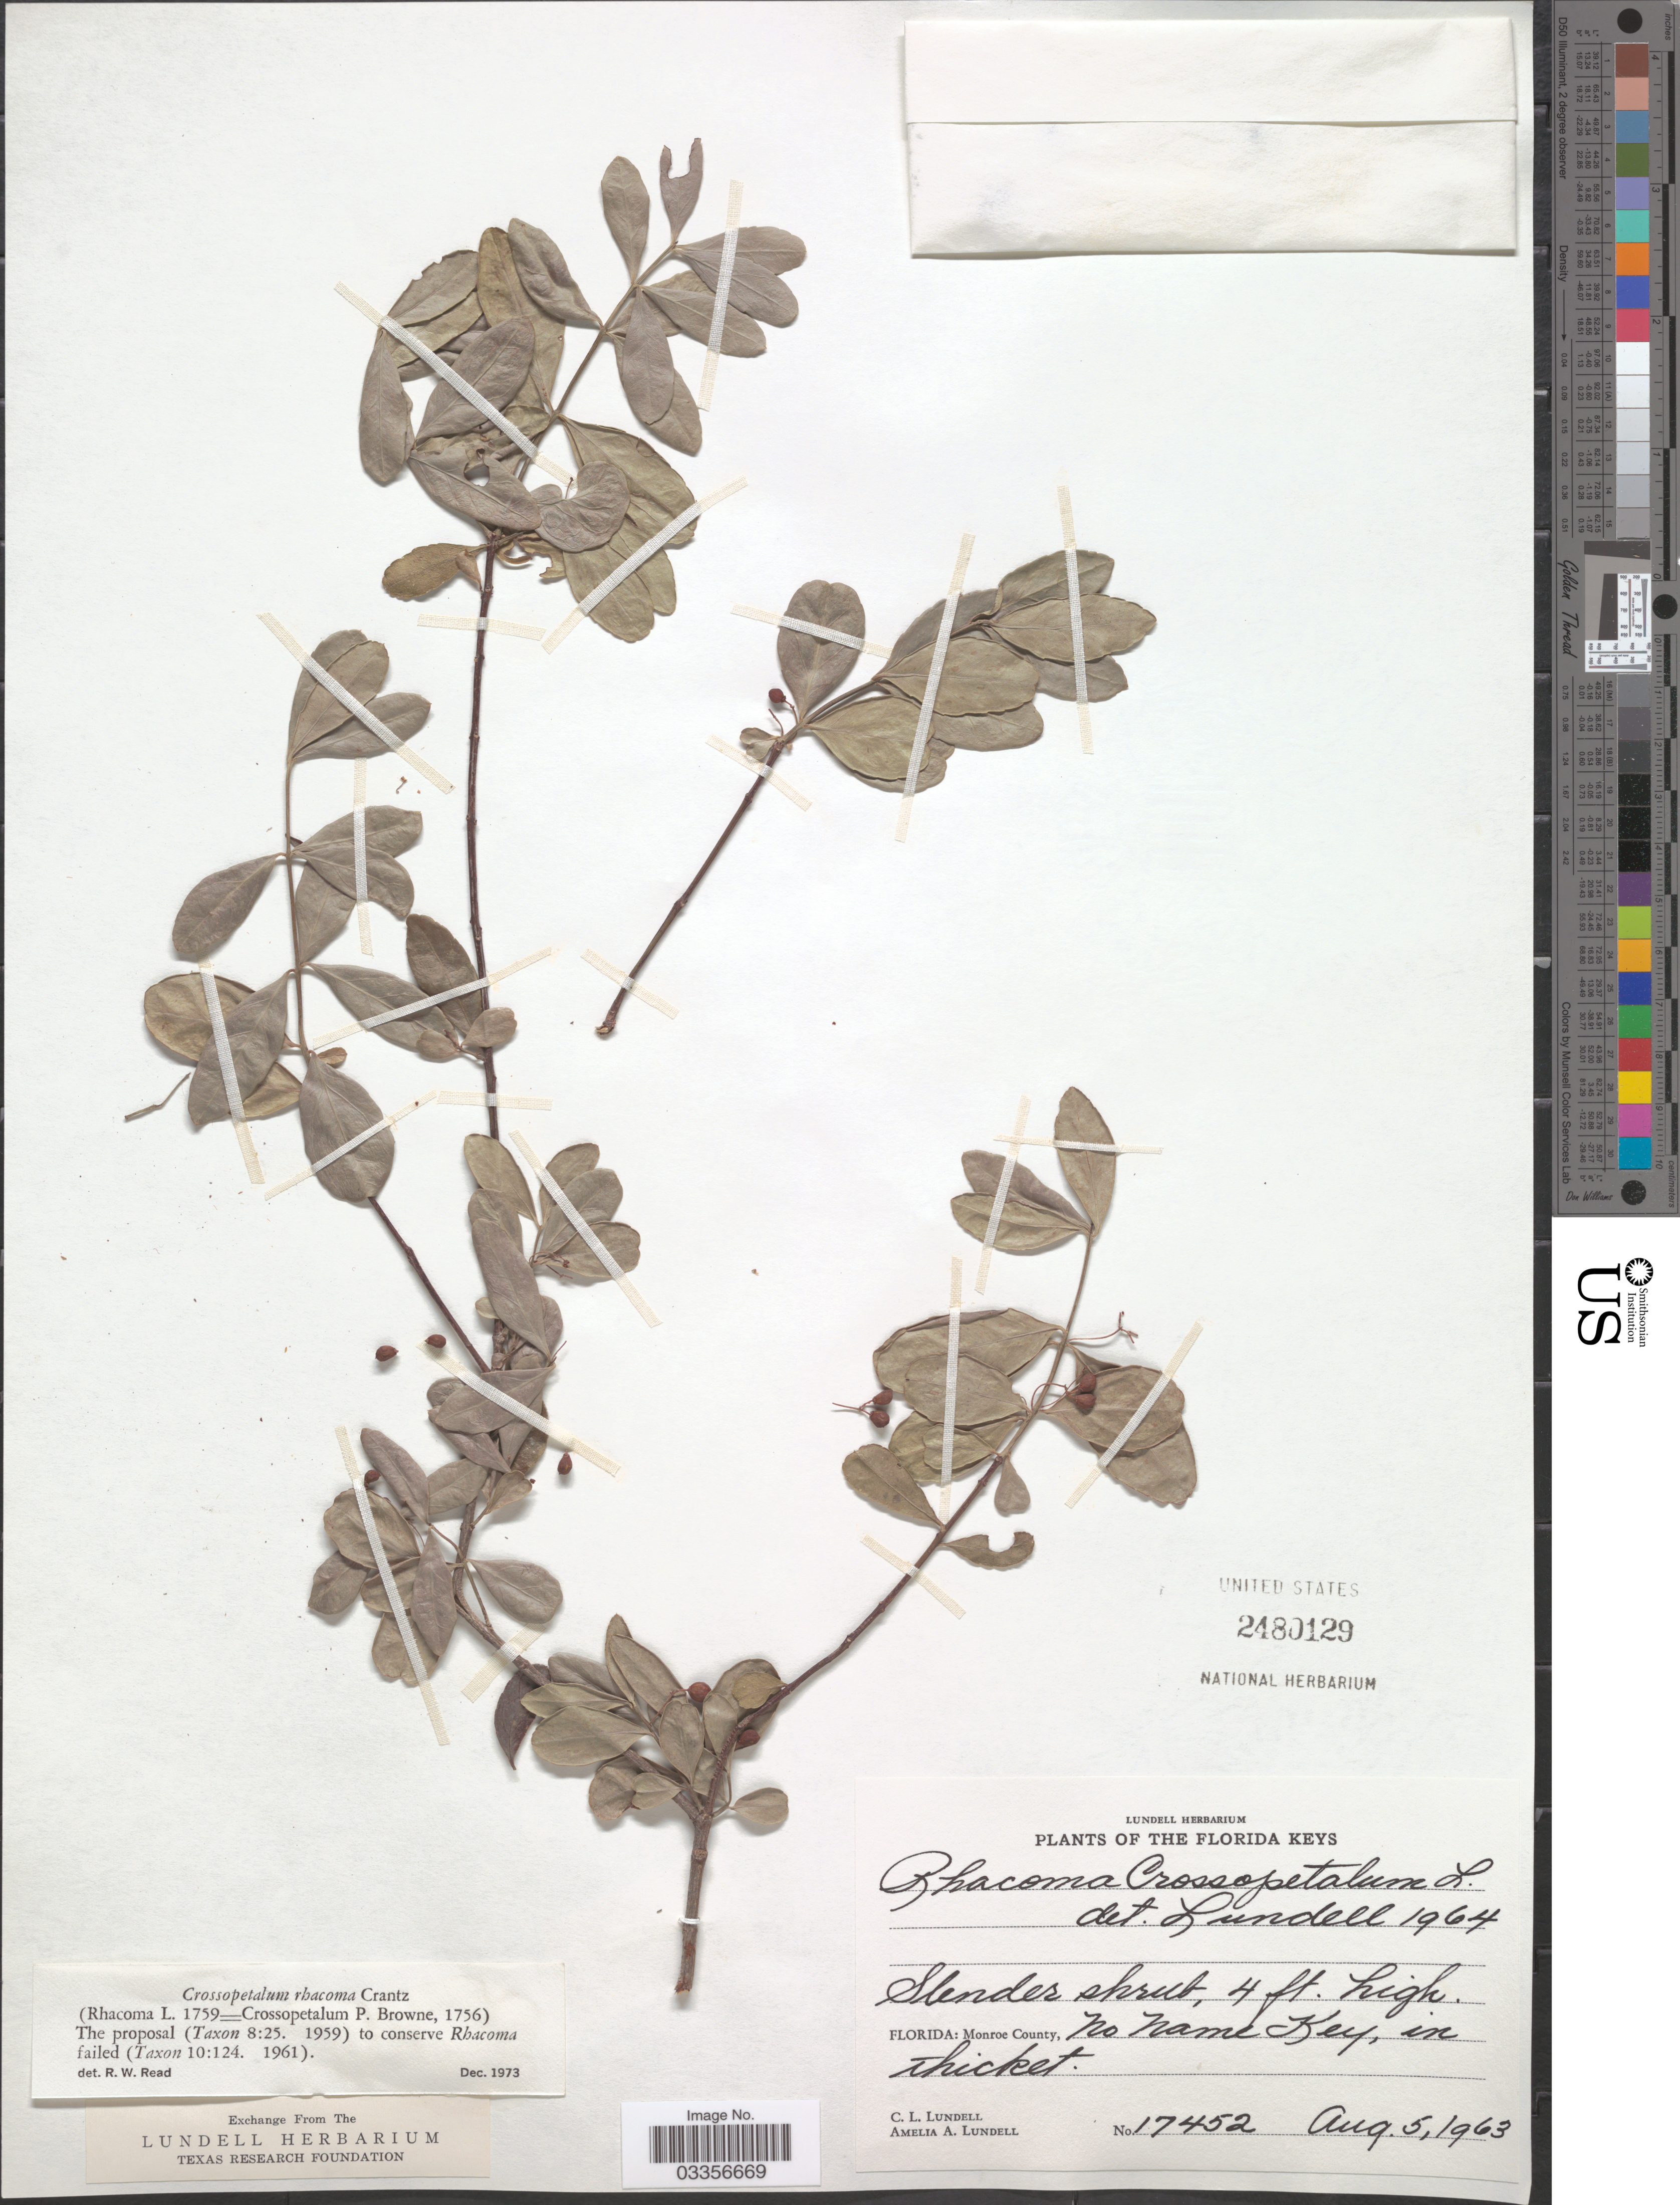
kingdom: Plantae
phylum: Tracheophyta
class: Magnoliopsida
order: Celastrales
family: Celastraceae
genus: Crossopetalum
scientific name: Crossopetalum rhacoma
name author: Crantz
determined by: Read, Robert W., (US), NMNH (UNITED STATES)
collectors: C. L. Lundell & A. A. Lundell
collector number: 17452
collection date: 1963-08-05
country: United States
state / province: Florida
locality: Florida Keys. Monroe County, No Name Key.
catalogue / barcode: US 2480129